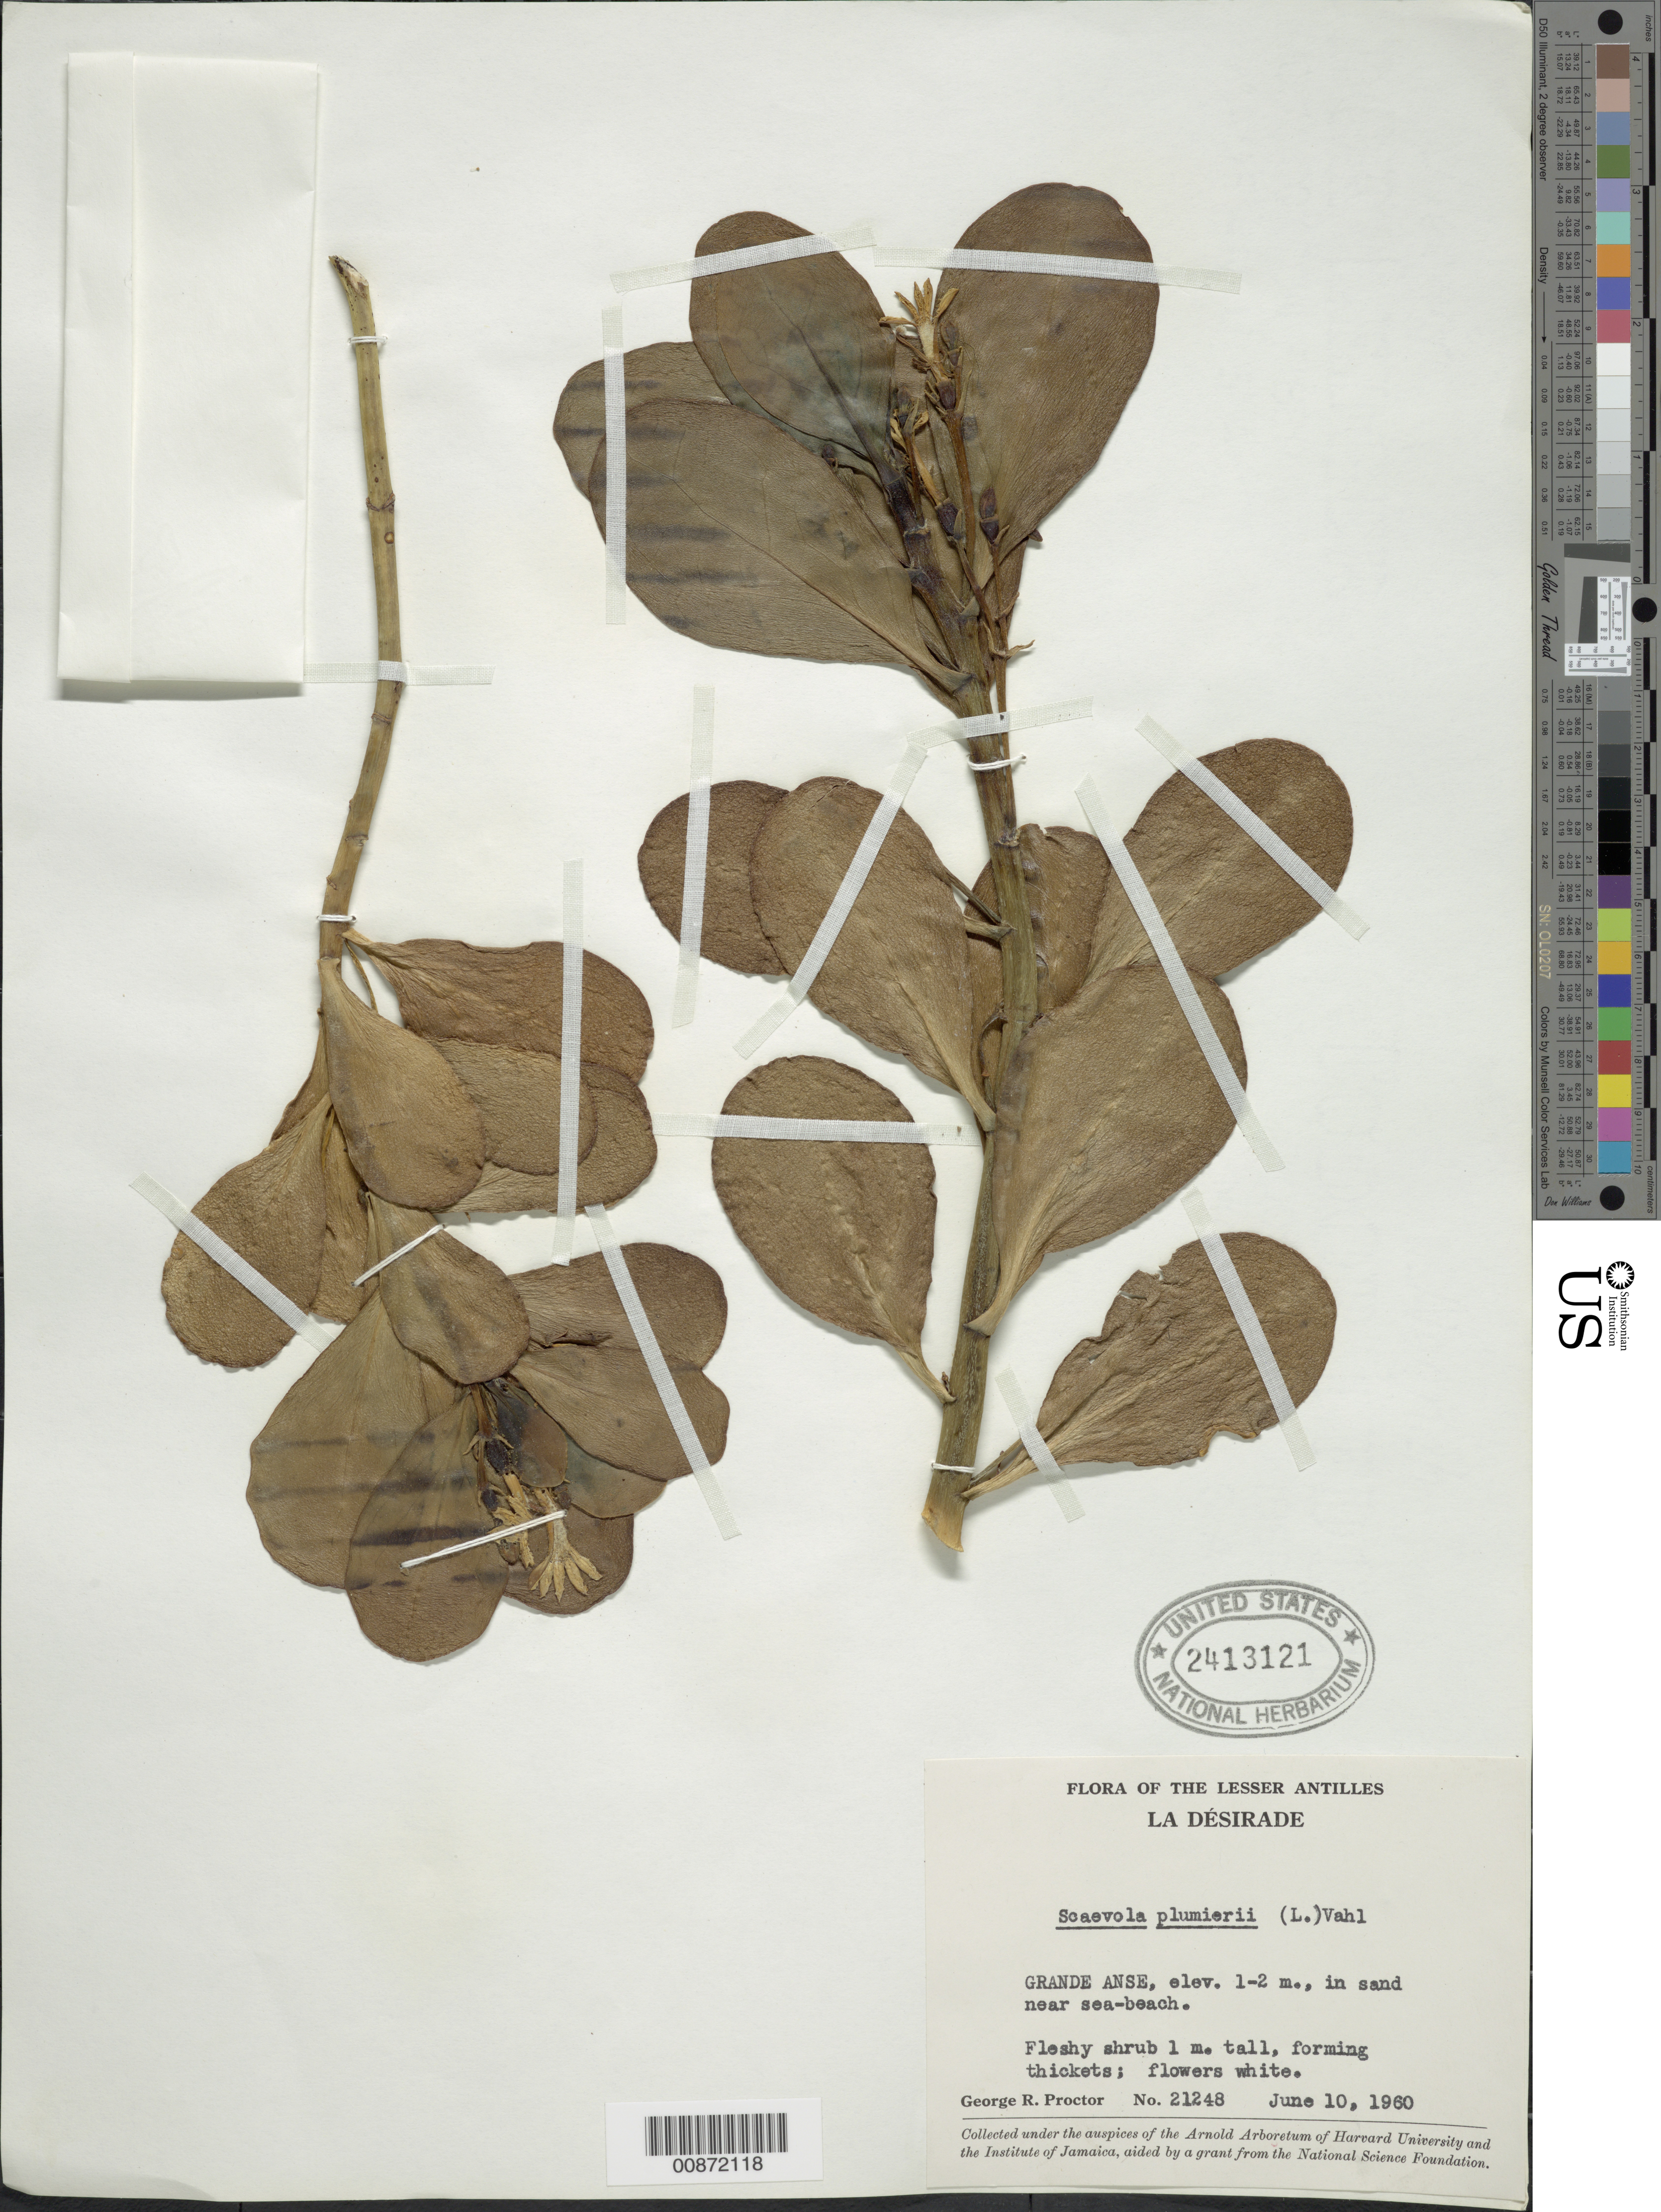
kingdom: Plantae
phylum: Tracheophyta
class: Magnoliopsida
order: Asterales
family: Goodeniaceae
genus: Scaevola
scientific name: Scaevola plumieri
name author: (L.) Vahl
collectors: G. R. Proctor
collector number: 21248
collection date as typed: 10 Jun 1960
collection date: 1960-06-10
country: Guadeloupe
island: La Désirade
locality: Grande Anse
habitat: In sand near sea beach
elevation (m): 1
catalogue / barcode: US 2413121